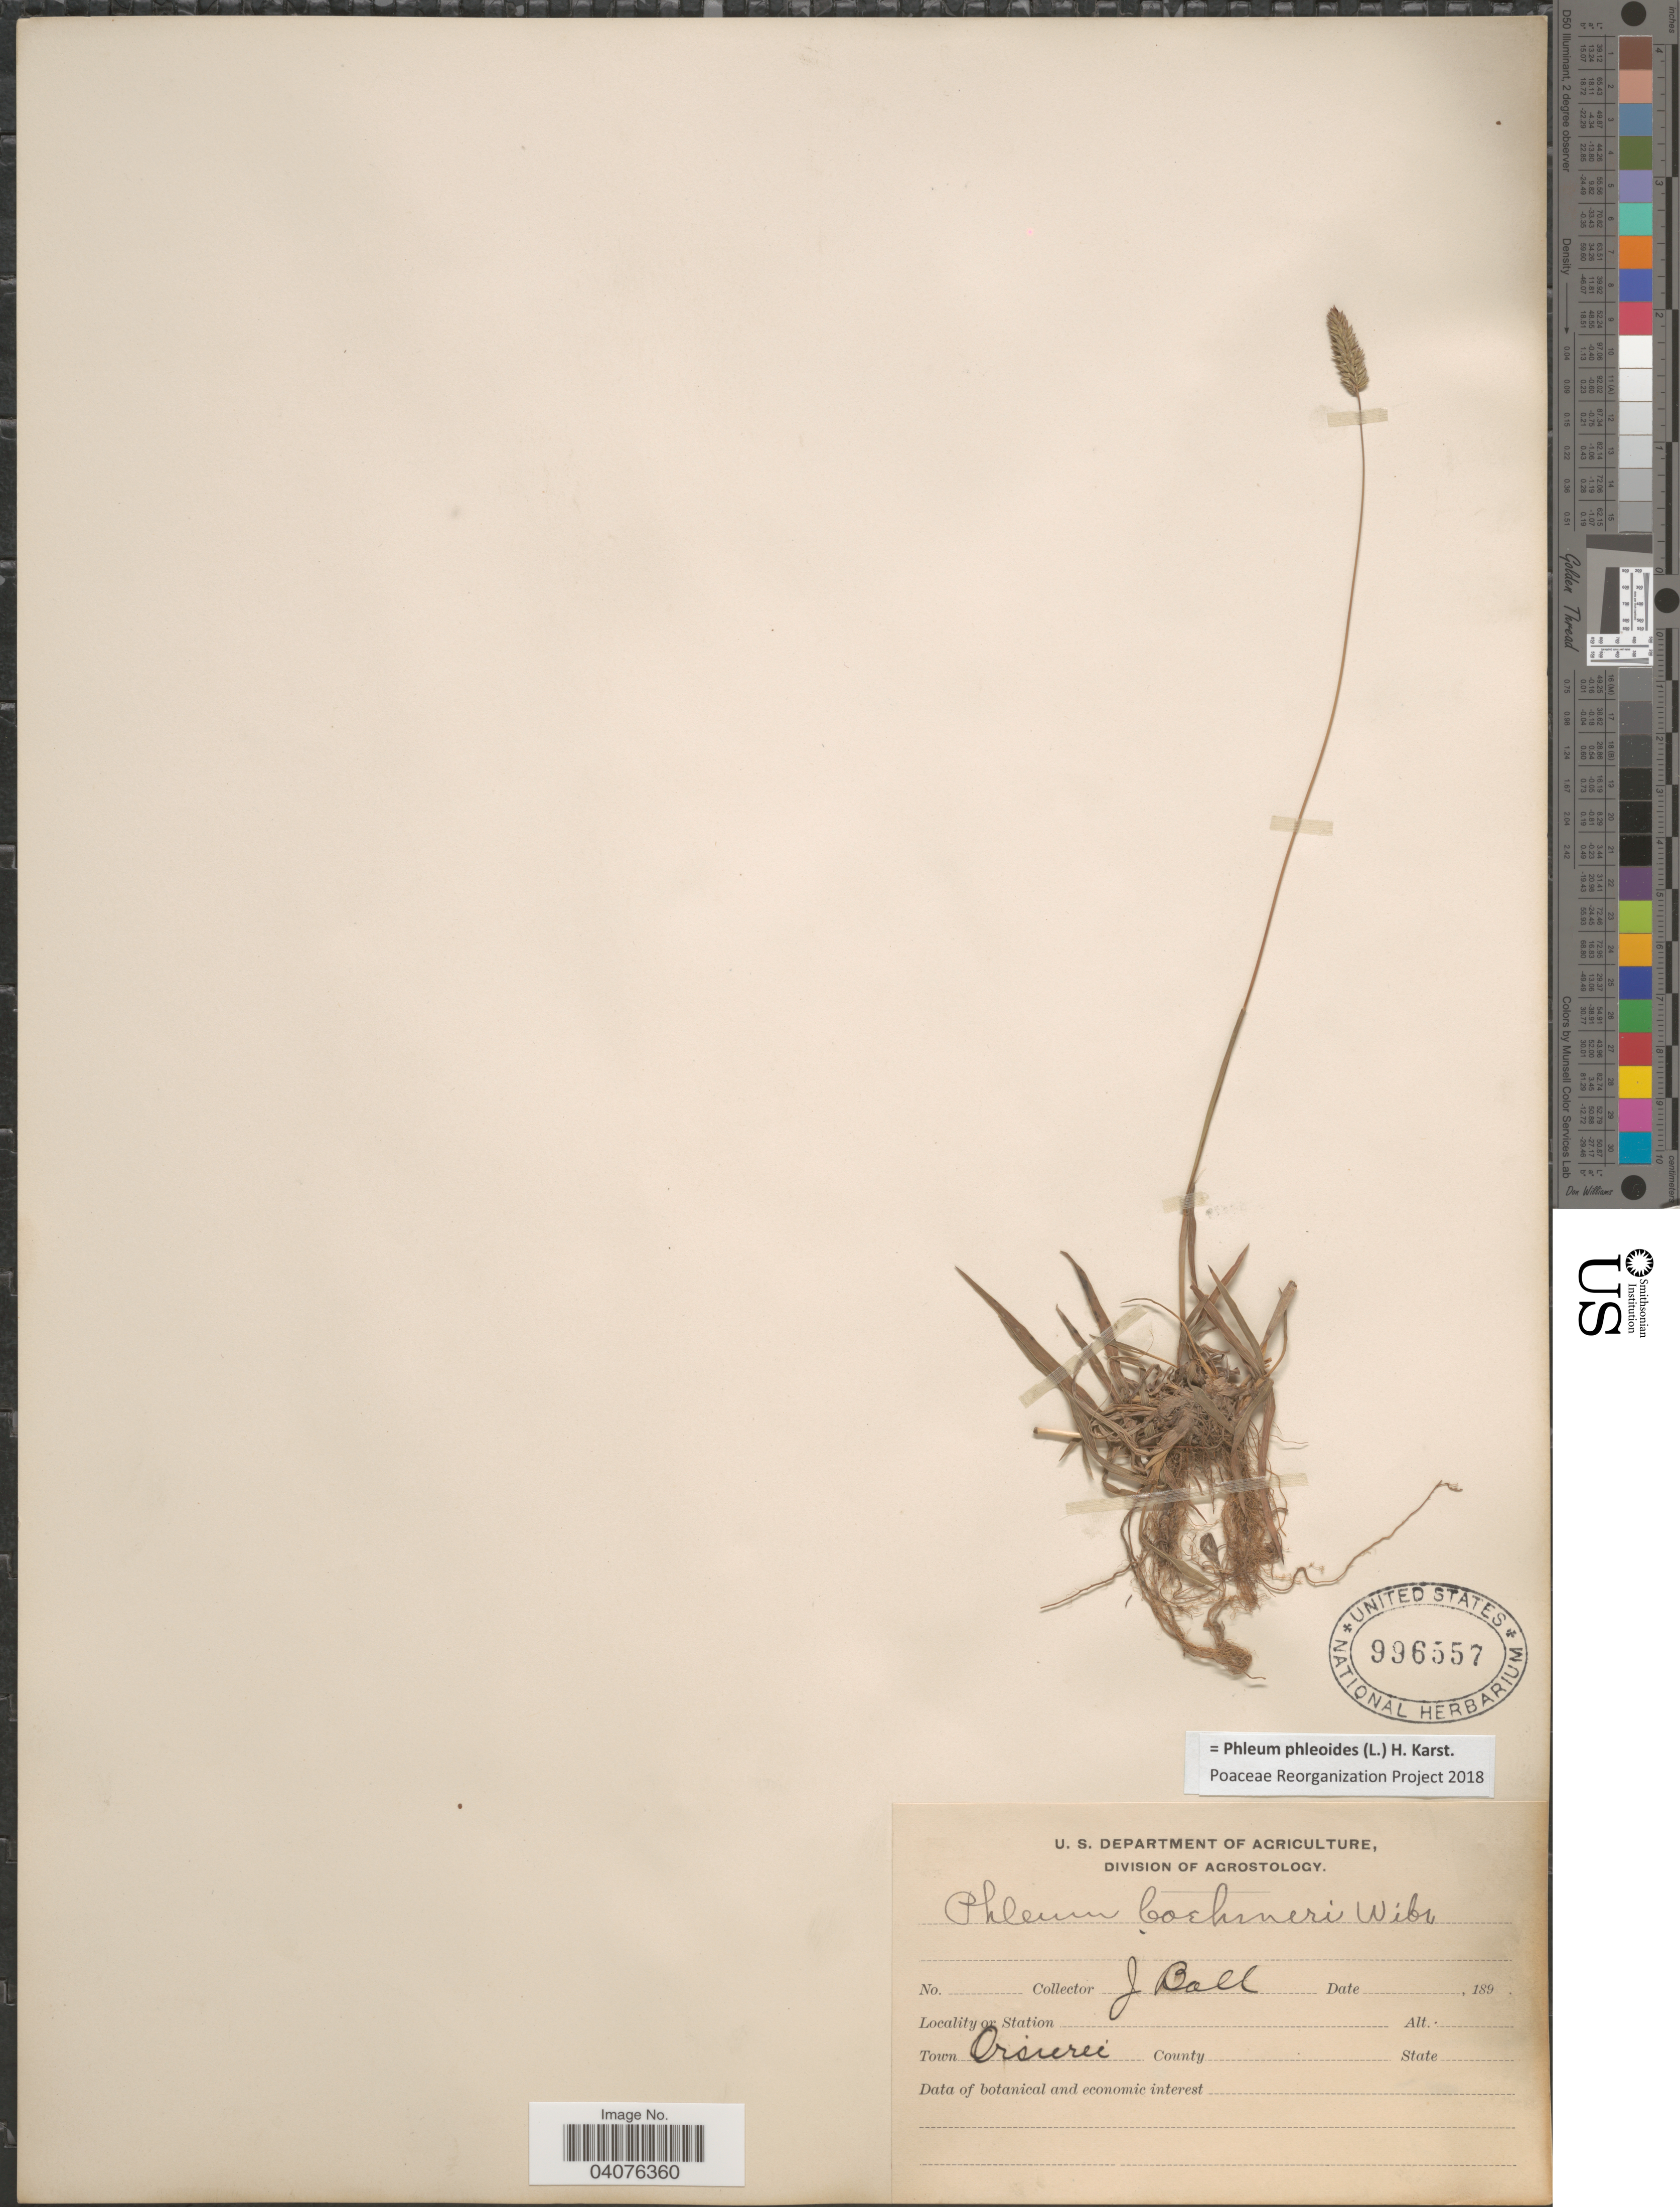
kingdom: Plantae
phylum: Tracheophyta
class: Liliopsida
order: Poales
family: Poaceae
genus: Phleum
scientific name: Phleum phleoides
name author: (L.) H. Karst.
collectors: J. Ball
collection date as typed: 189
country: Switzerland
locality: Town Orsières.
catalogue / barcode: US 996557